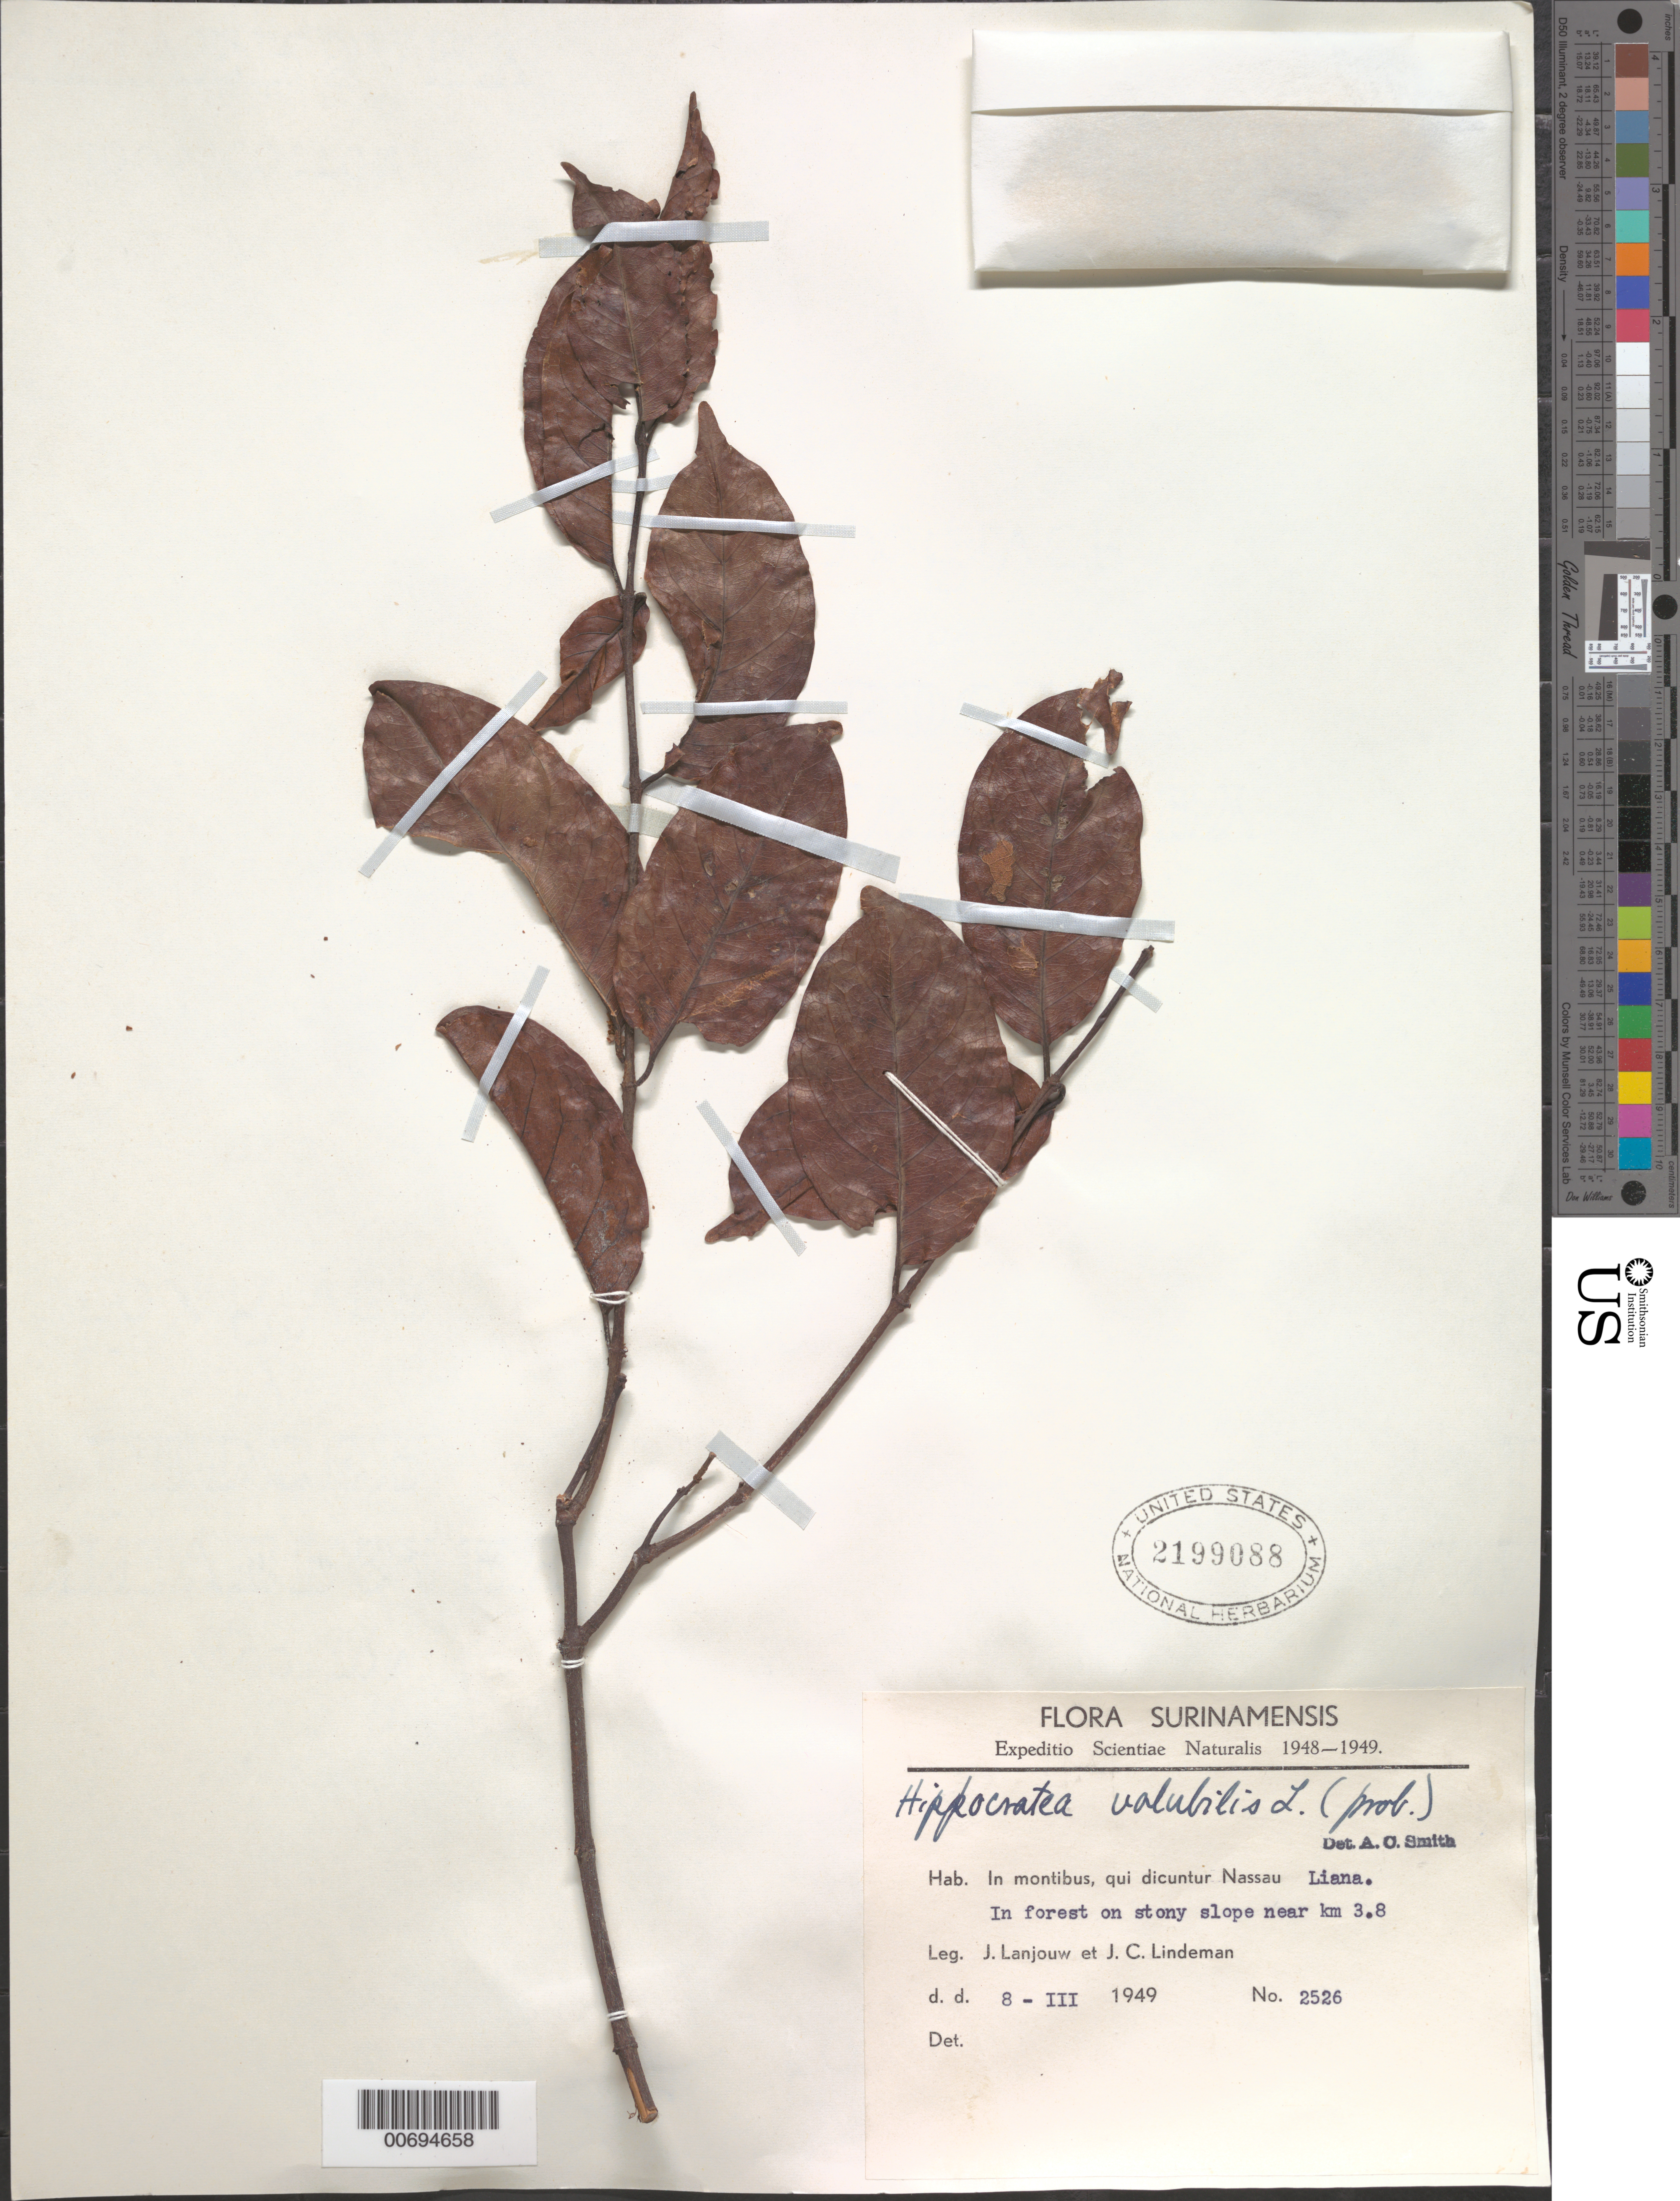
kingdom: Plantae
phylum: Tracheophyta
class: Magnoliopsida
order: Celastrales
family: Celastraceae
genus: Hippocratea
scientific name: Hippocratea volubilis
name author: L.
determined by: Smith, A. C.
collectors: J. Lanjouw & J. C. Lindeman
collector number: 2526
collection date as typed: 8-Mar-49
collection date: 1949-03-08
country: Suriname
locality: Nassau Mts., near km 3.8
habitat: Forest on stony slope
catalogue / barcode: US 2199088